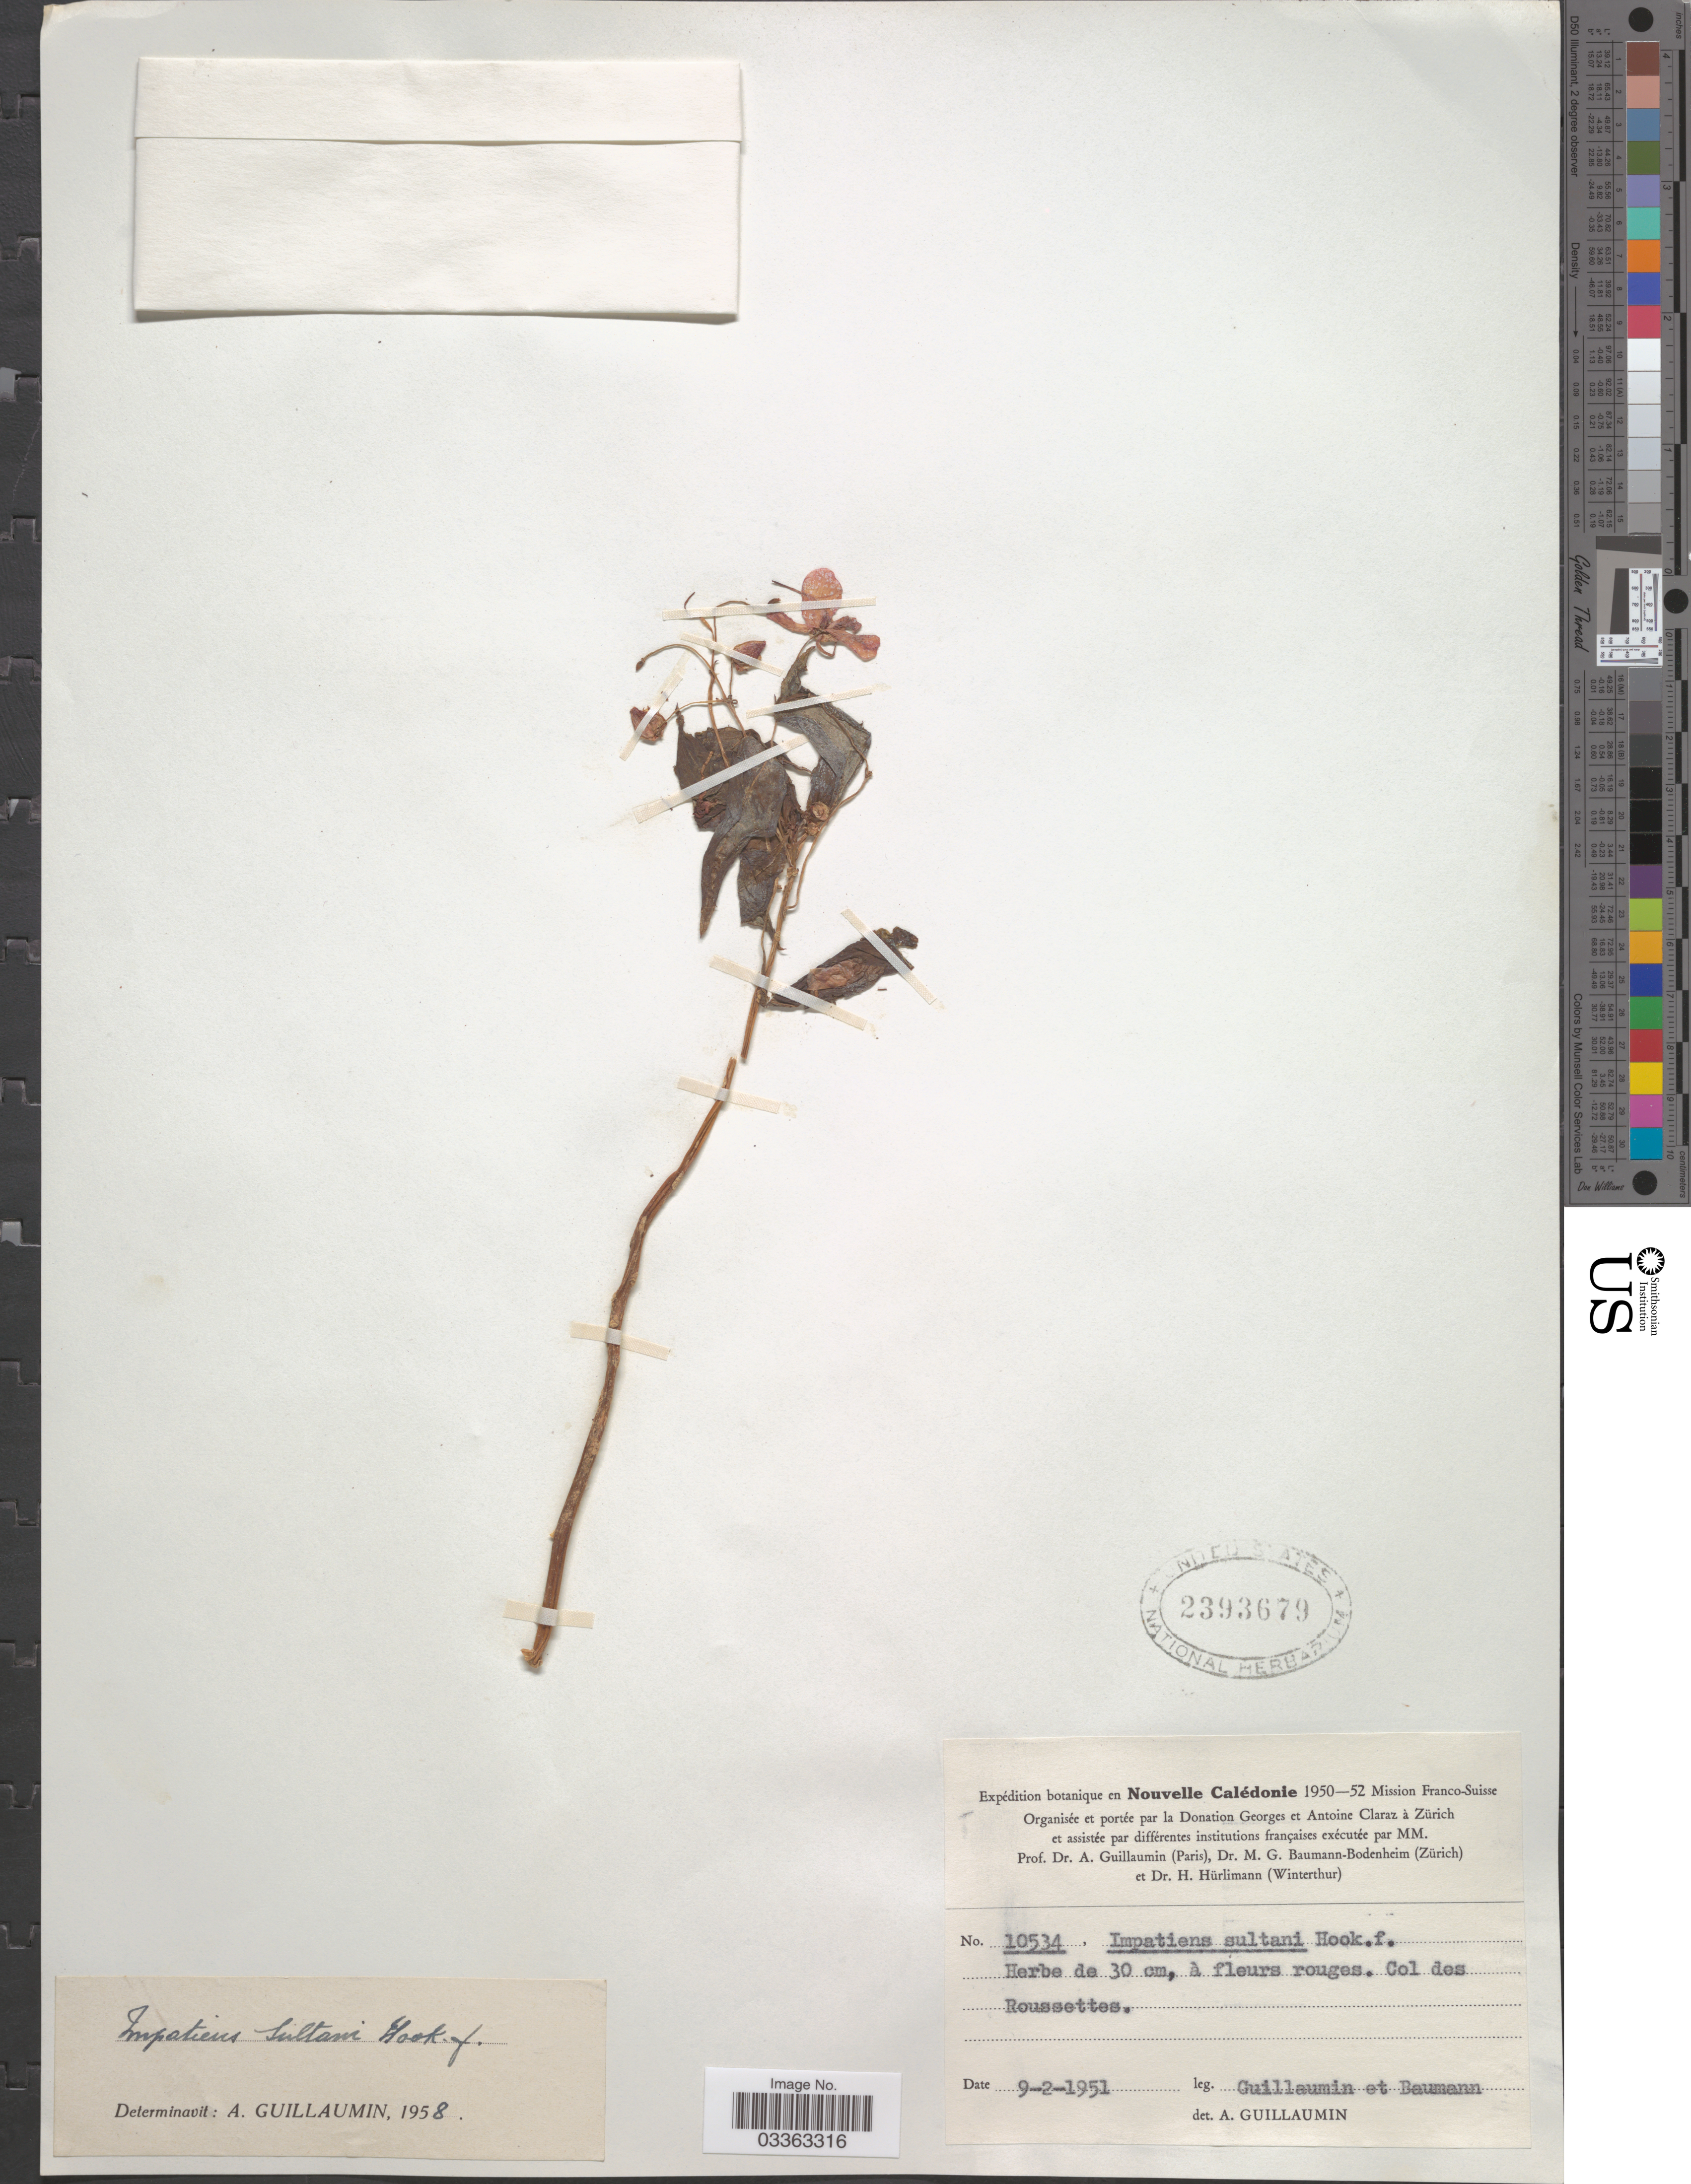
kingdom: Plantae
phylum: Tracheophyta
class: Magnoliopsida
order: Ericales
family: Balsaminaceae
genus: Impatiens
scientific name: Impatiens sultani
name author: Hook. f.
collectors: A. Guillaumin & M. G. Baumann-Bodenheim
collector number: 10534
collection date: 1951-02-09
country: New Caledonia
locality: Nouvelle Calédonia. Col des Roussettes.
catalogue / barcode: US 2393679